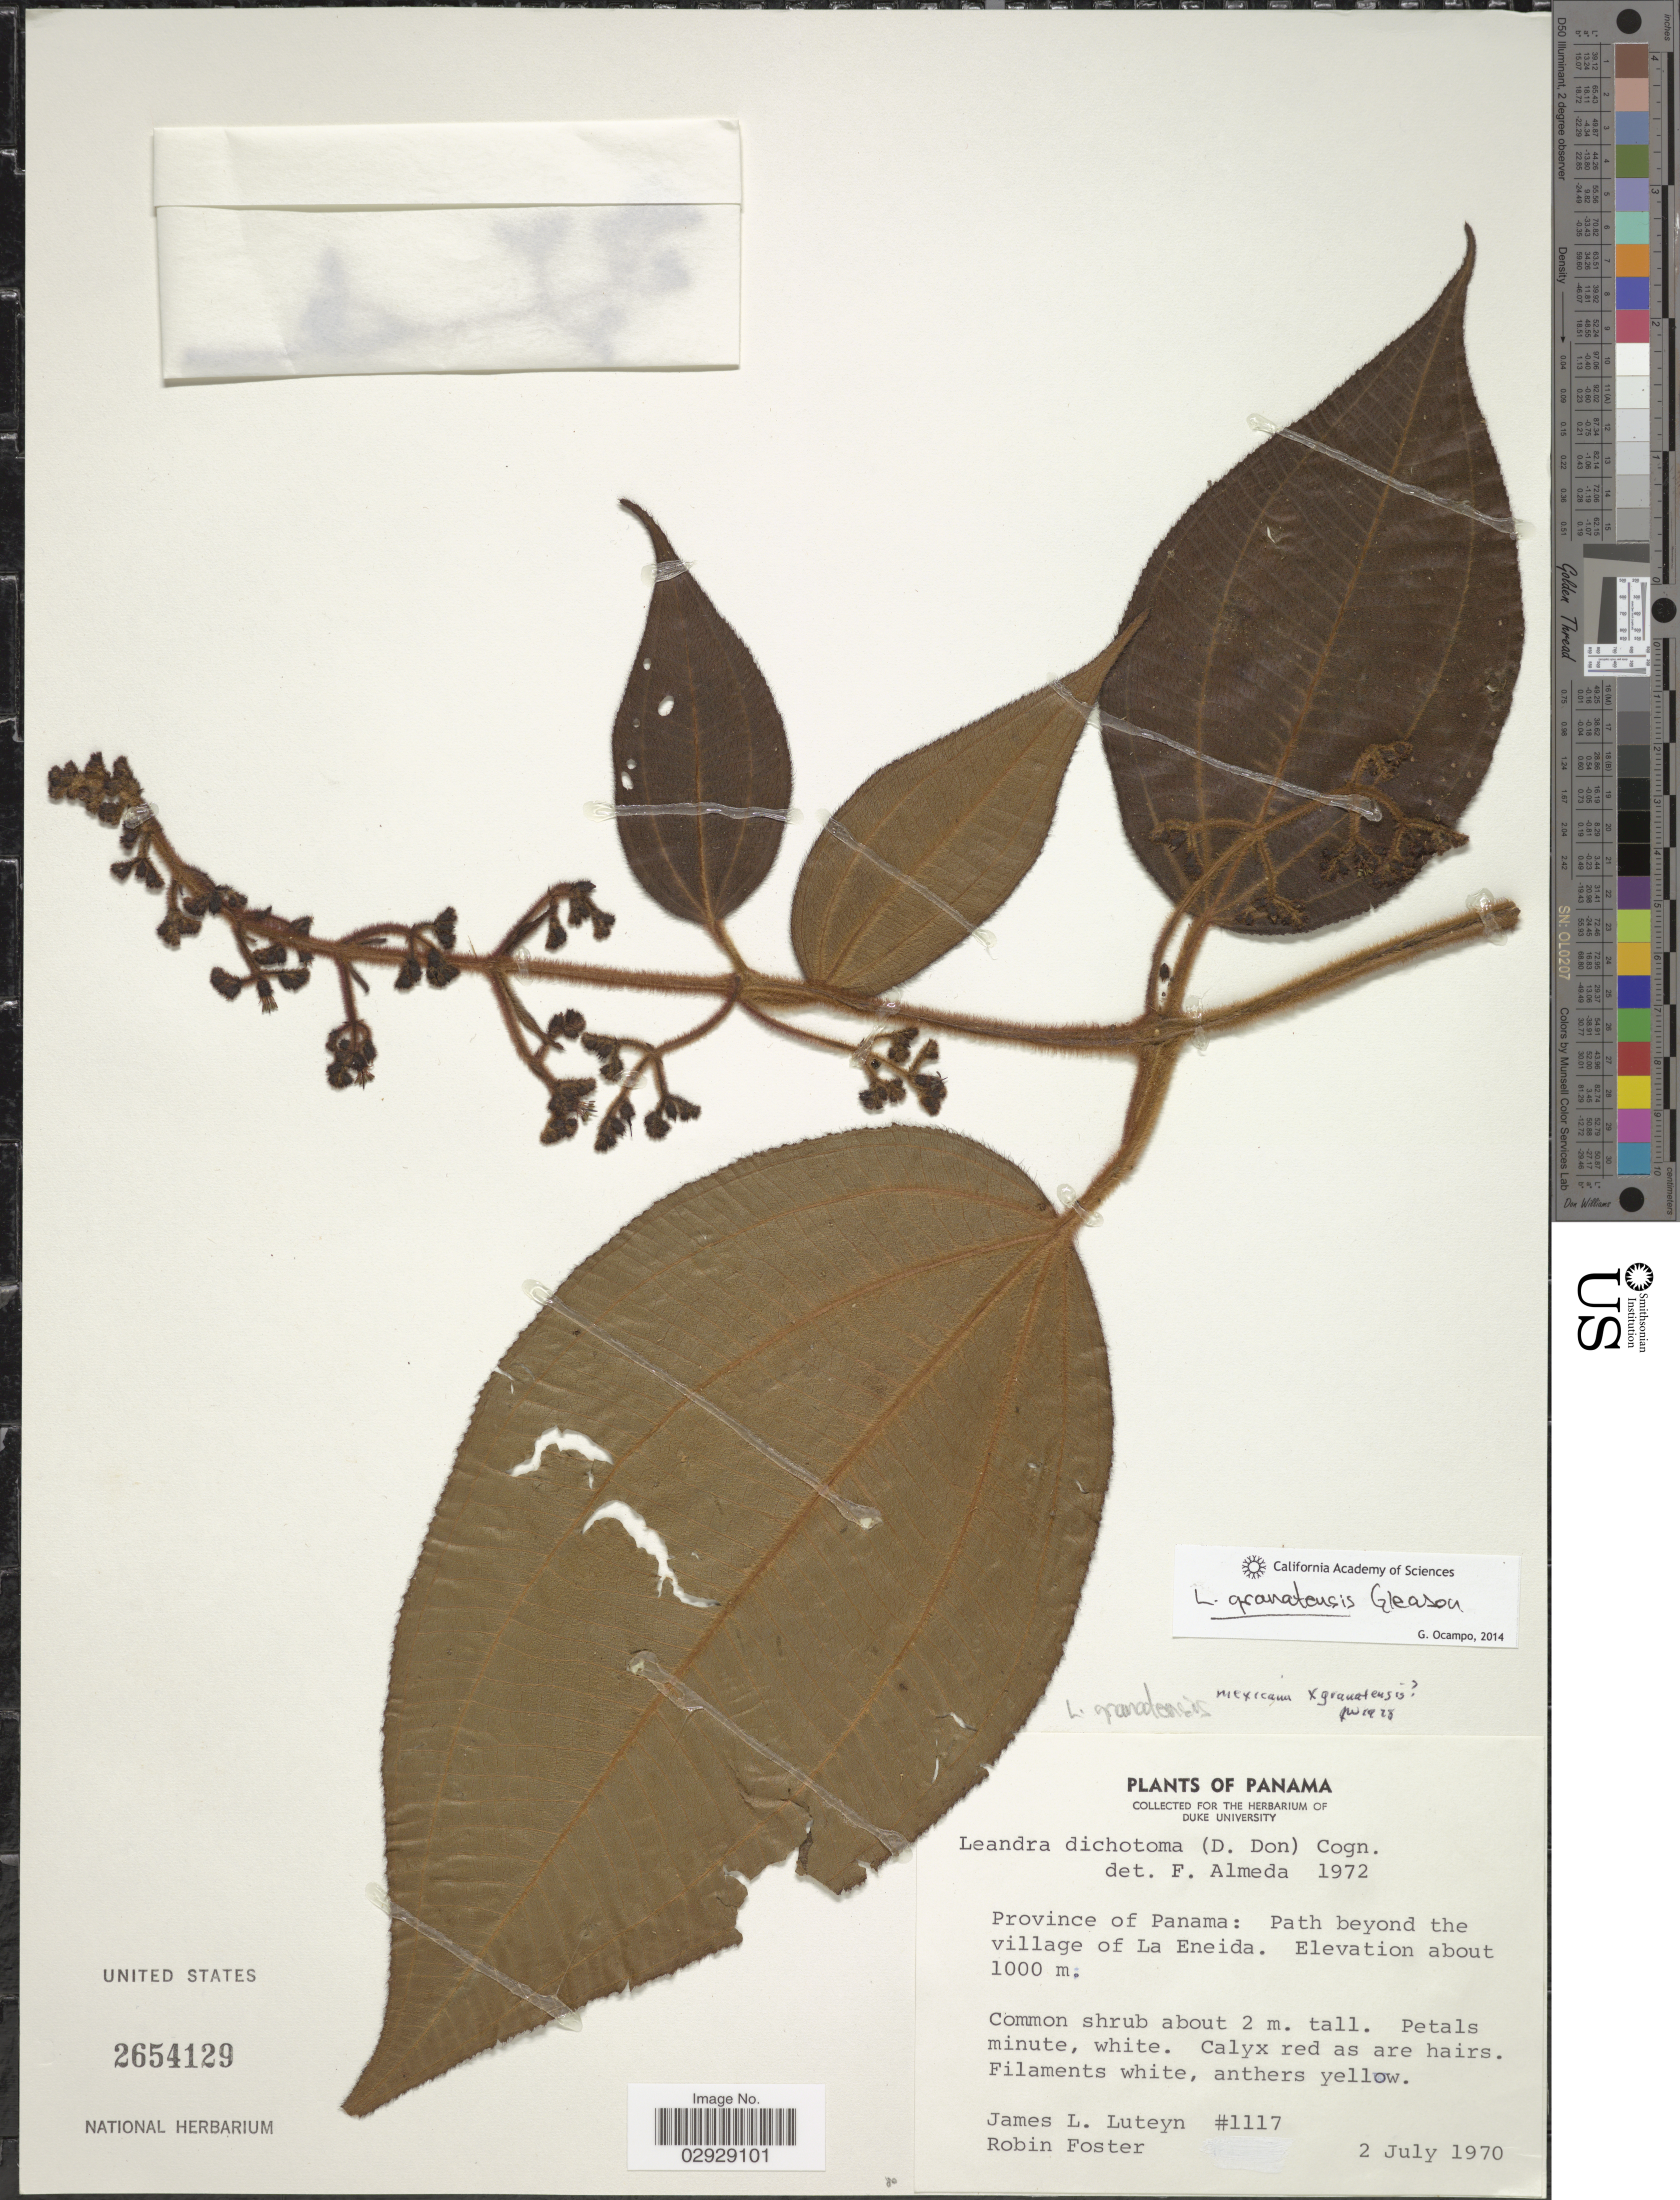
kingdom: Plantae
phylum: Tracheophyta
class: Magnoliopsida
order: Myrtales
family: Melastomataceae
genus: Leandra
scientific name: Leandra granatensis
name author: Gleason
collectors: J. L. Luteyn & R. B. Foster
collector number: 1117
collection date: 1970-07-02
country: Panama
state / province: Panamá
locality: Path beyond the village of La Eneida.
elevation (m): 1000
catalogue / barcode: US 2654129